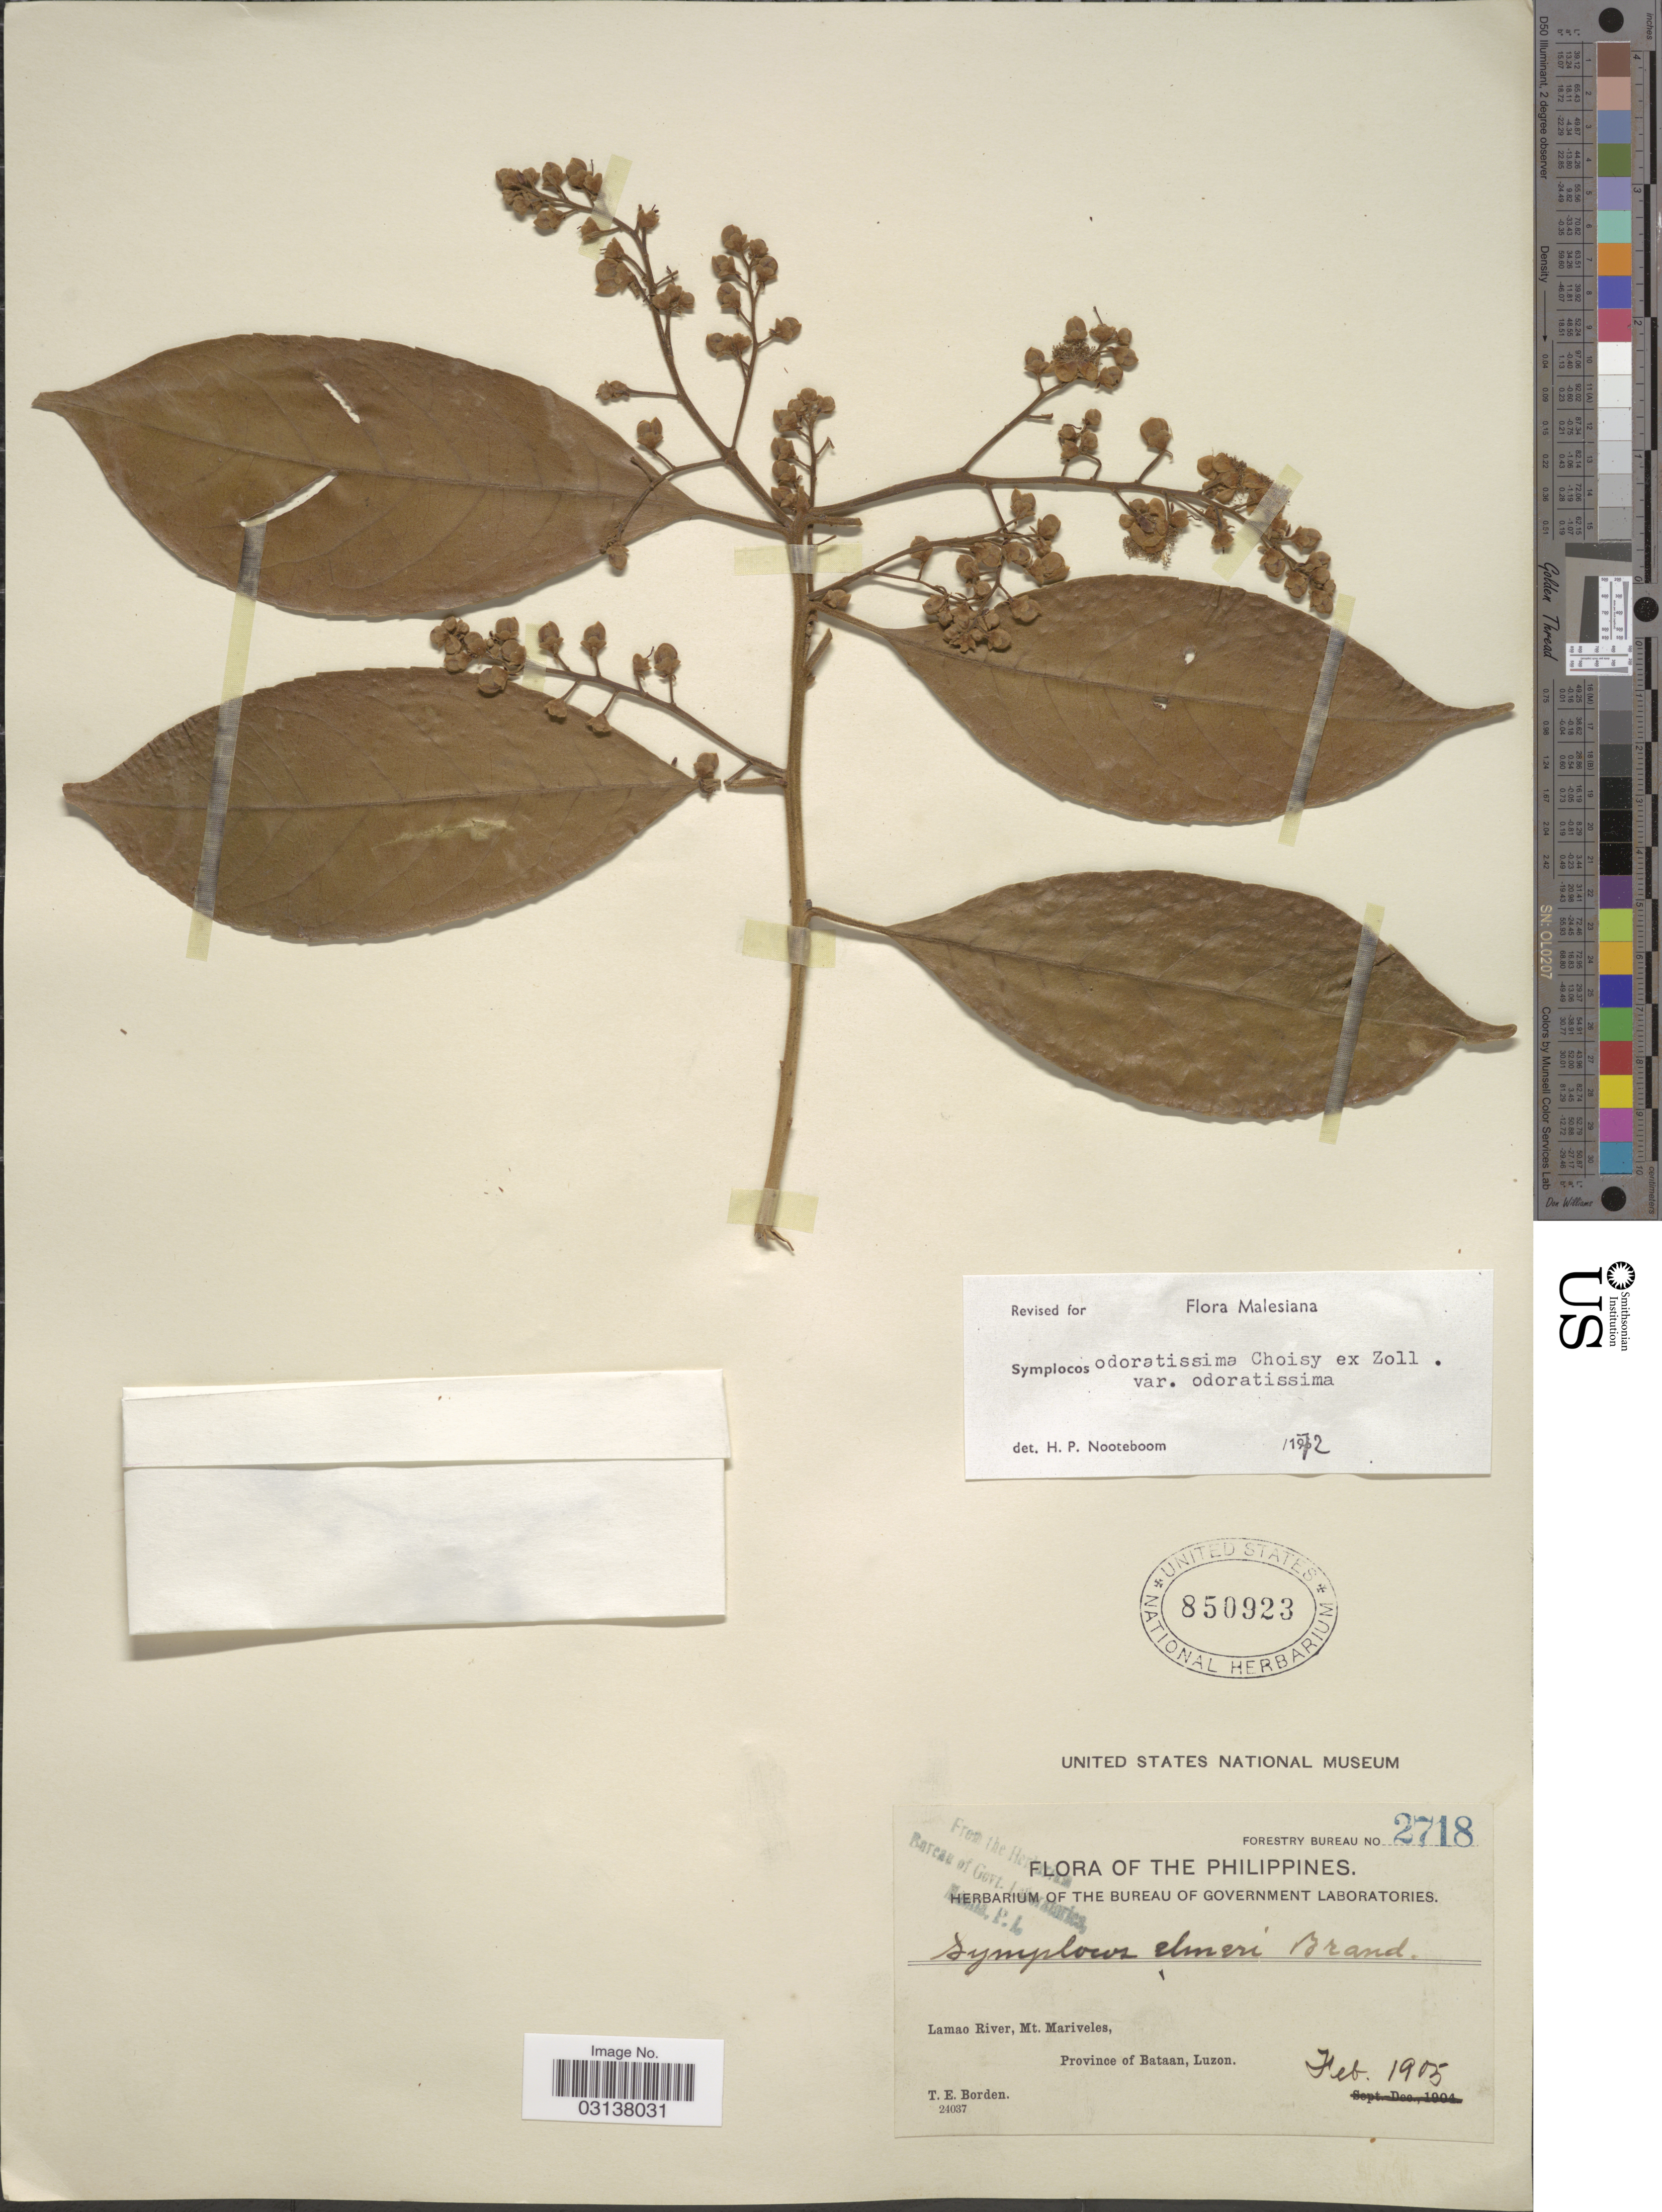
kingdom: Plantae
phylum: Tracheophyta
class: Magnoliopsida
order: Ericales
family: Symplocaceae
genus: Symplocos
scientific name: Symplocos odoratissima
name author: (Blume) Choisy ex Zoll.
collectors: T. E. Borden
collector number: Forestry Bureau 2718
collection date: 1905-02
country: Philippines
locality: The Philippines. Lamao River, Mt. Mariveles, Province of Bataan, Luzon.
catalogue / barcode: US 850923